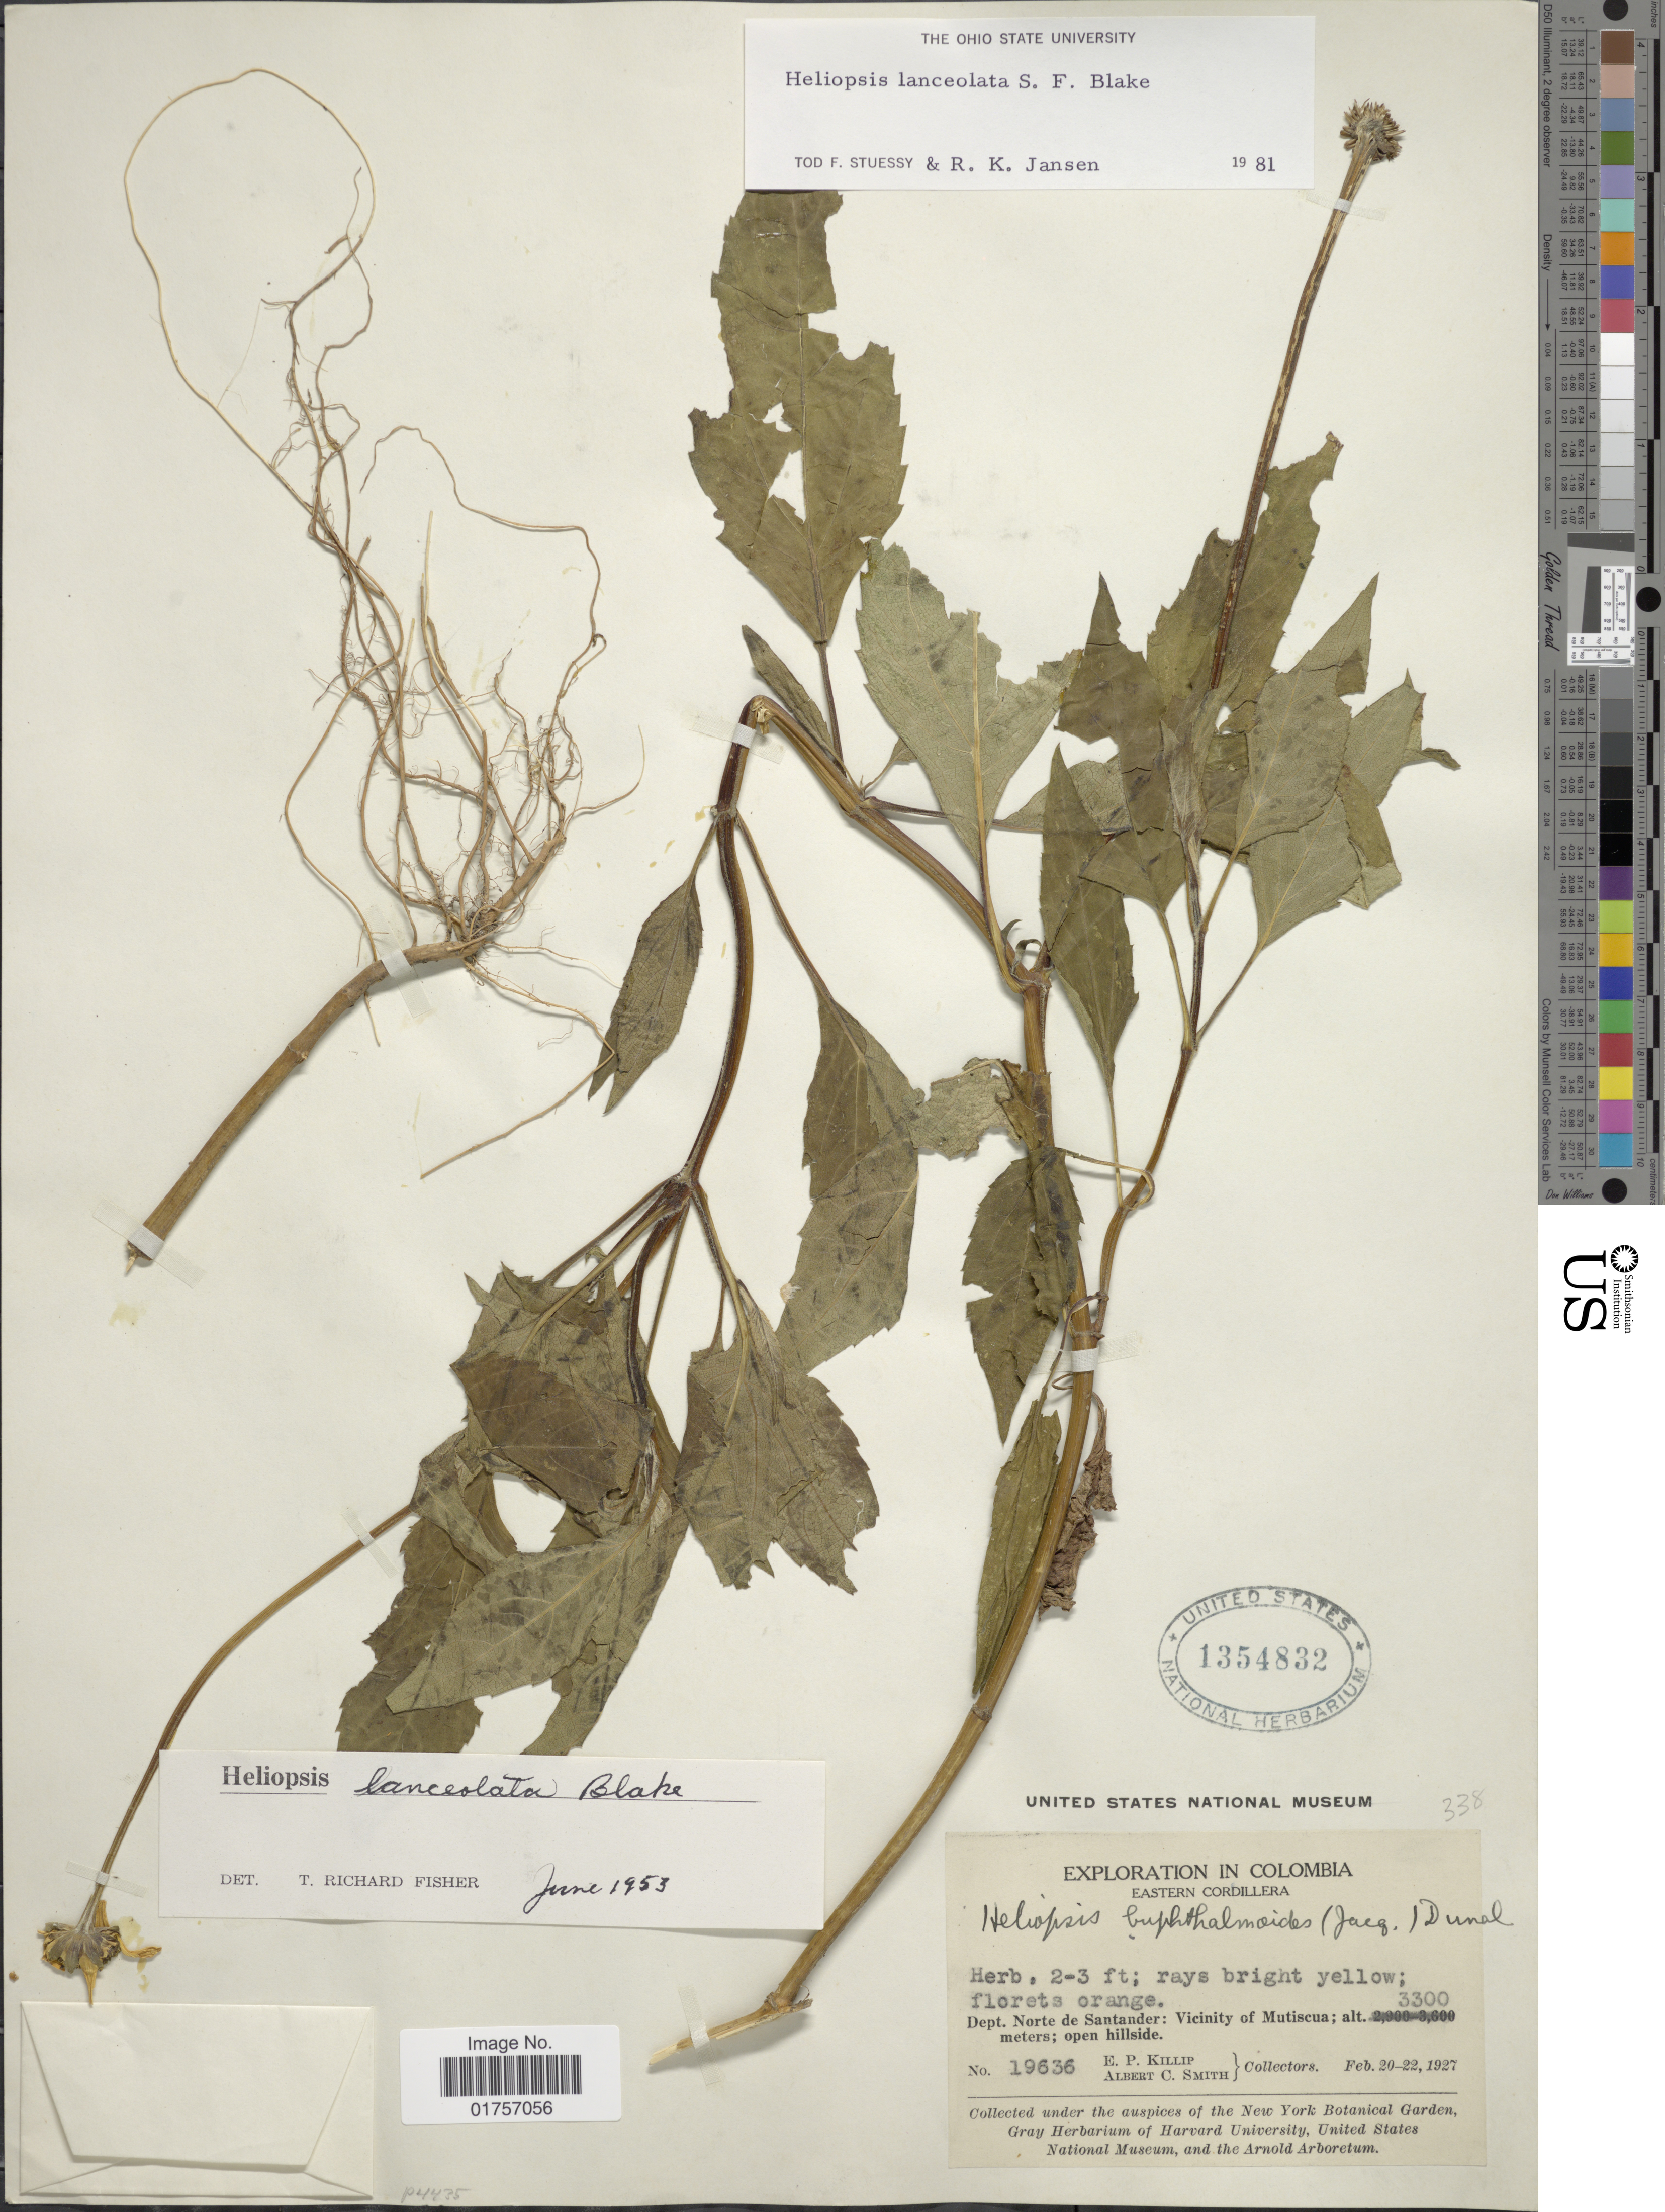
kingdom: Plantae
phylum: Tracheophyta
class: Magnoliopsida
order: Asterales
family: Asteraceae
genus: Heliopsis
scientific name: Heliopsis lanceolata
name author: S.F. Blake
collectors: E. P. Killip & A. C. Smith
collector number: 19636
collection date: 1927-02-20/1927-02-22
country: Colombia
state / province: Norte de Santander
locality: Eastern Cordillera. Vicinity of Mutiscua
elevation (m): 3300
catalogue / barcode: US 1354832